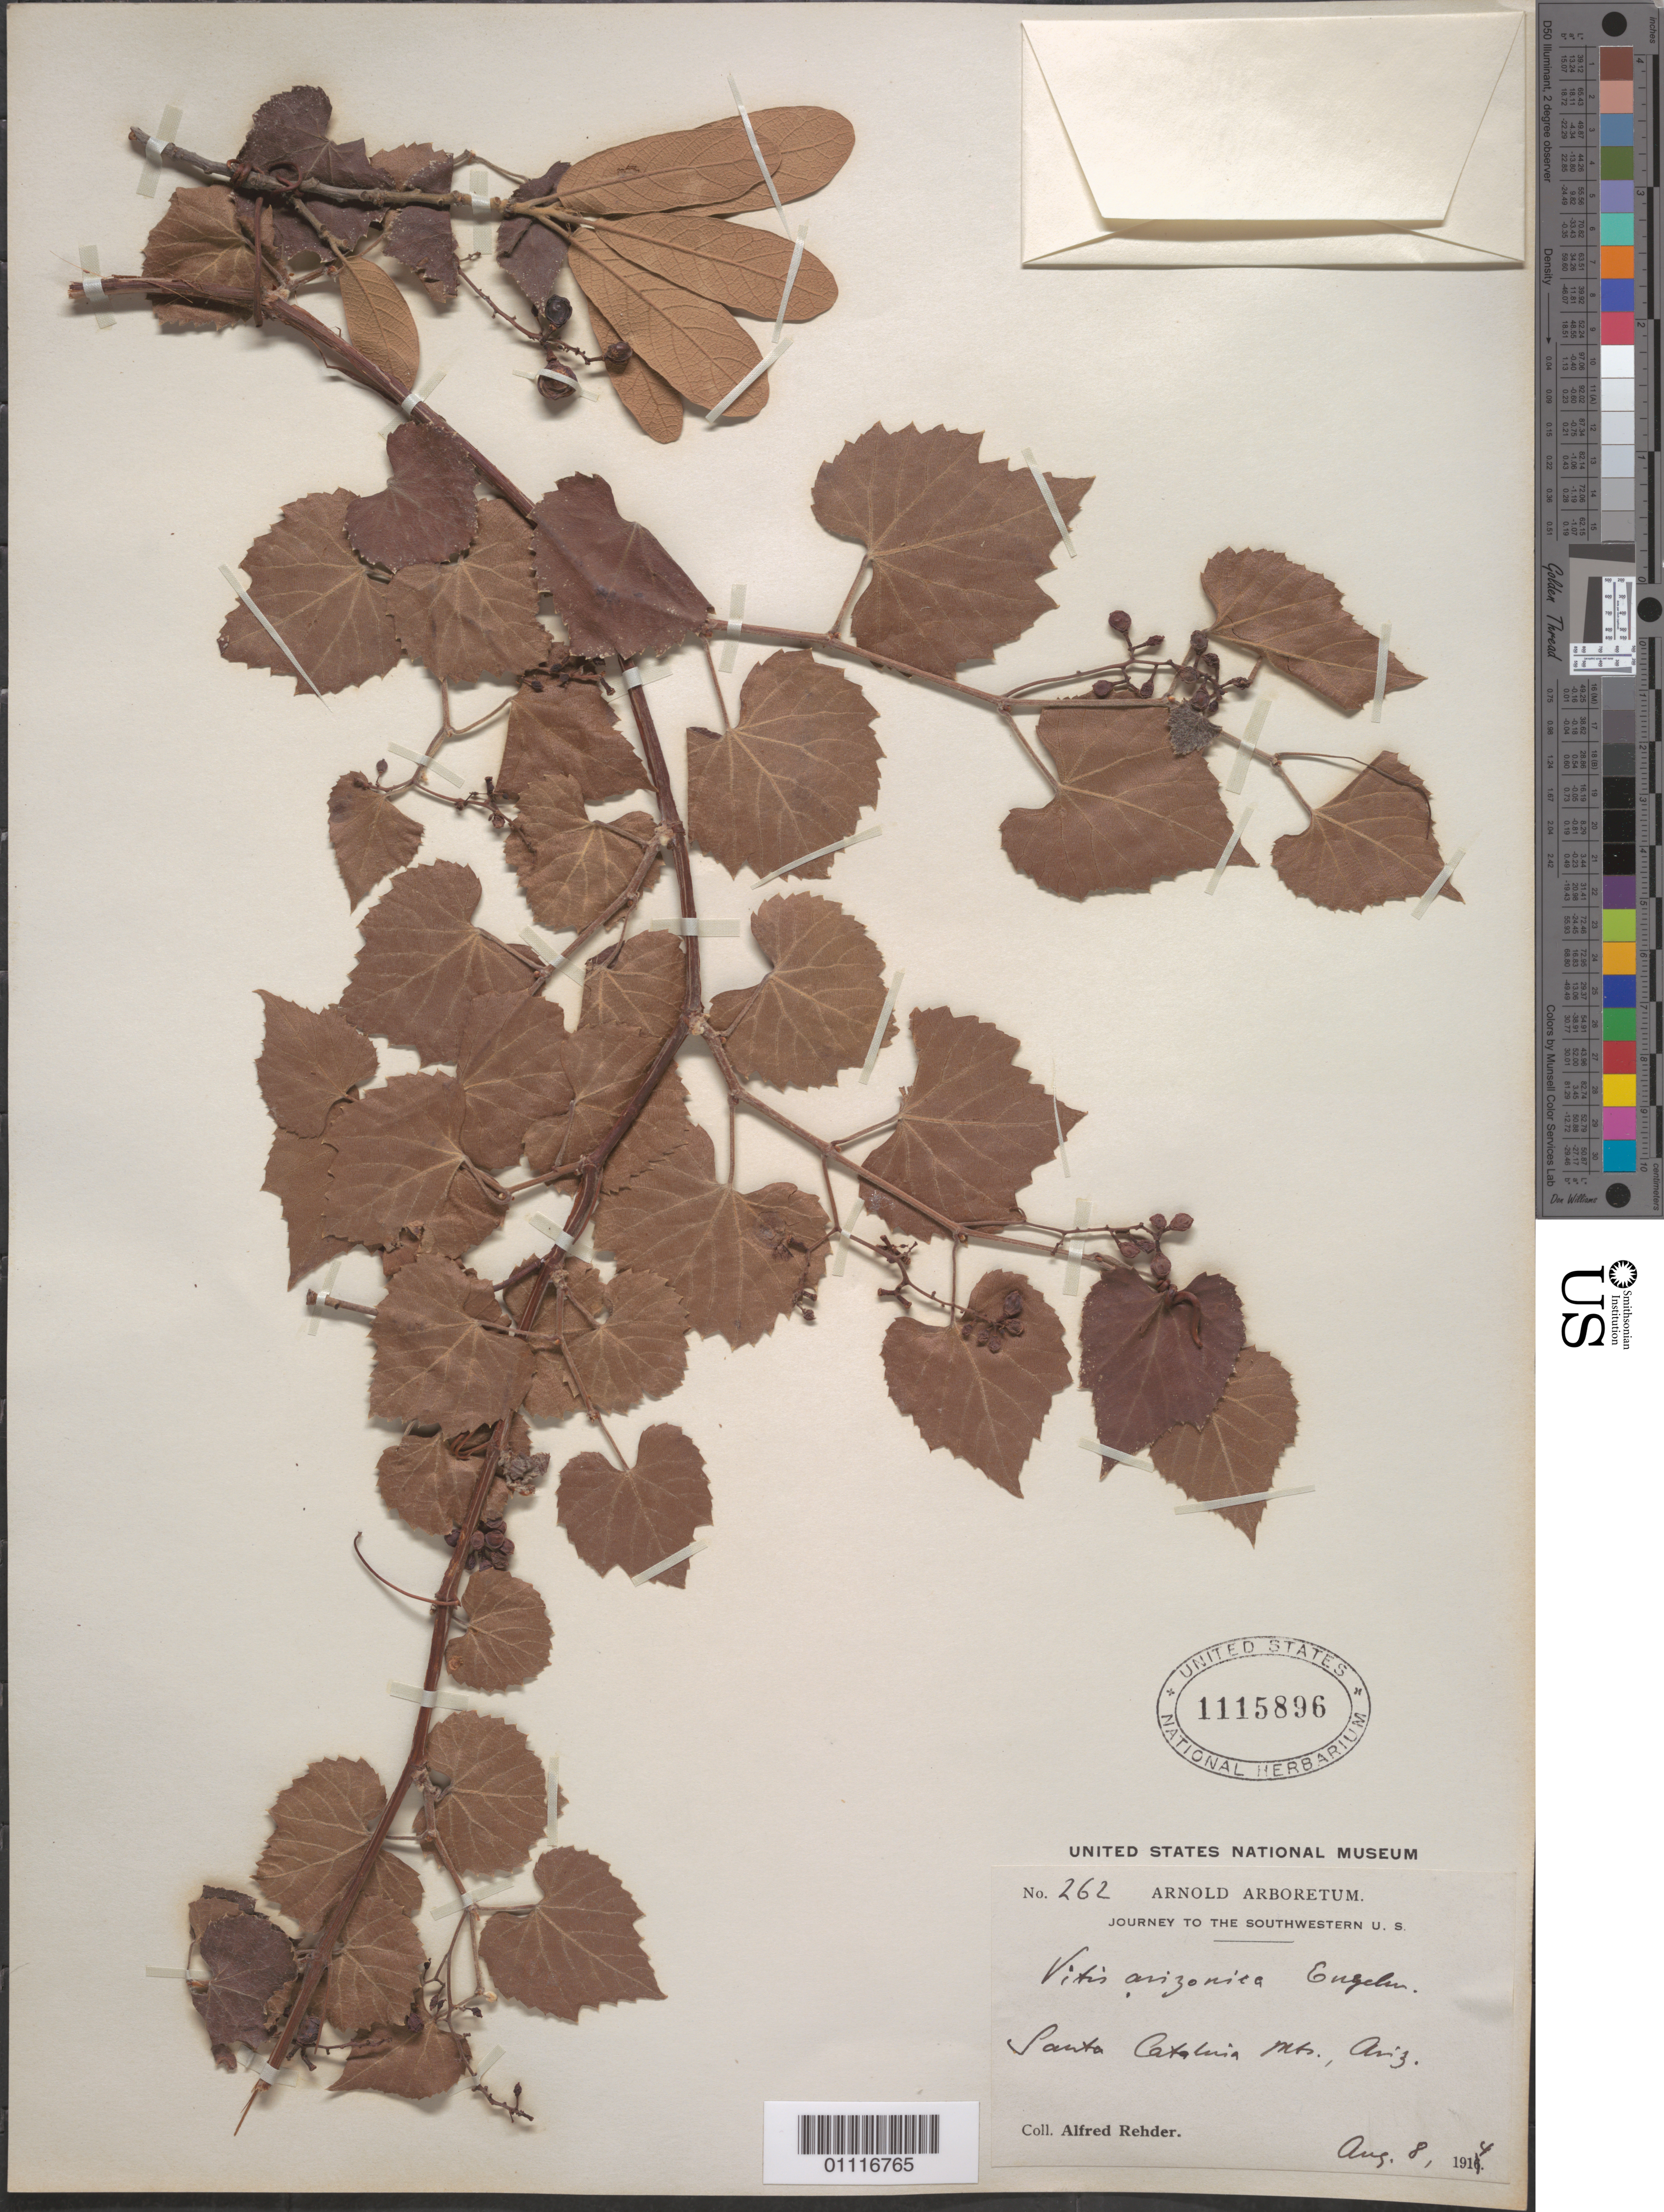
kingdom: Plantae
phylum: Tracheophyta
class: Magnoliopsida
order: Vitales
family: Vitaceae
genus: Vitis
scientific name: Vitis arizonica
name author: Engelm.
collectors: A. Rehder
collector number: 262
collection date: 1914-08-08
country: United States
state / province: Arizona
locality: Santa Catalina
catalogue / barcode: US 1115896